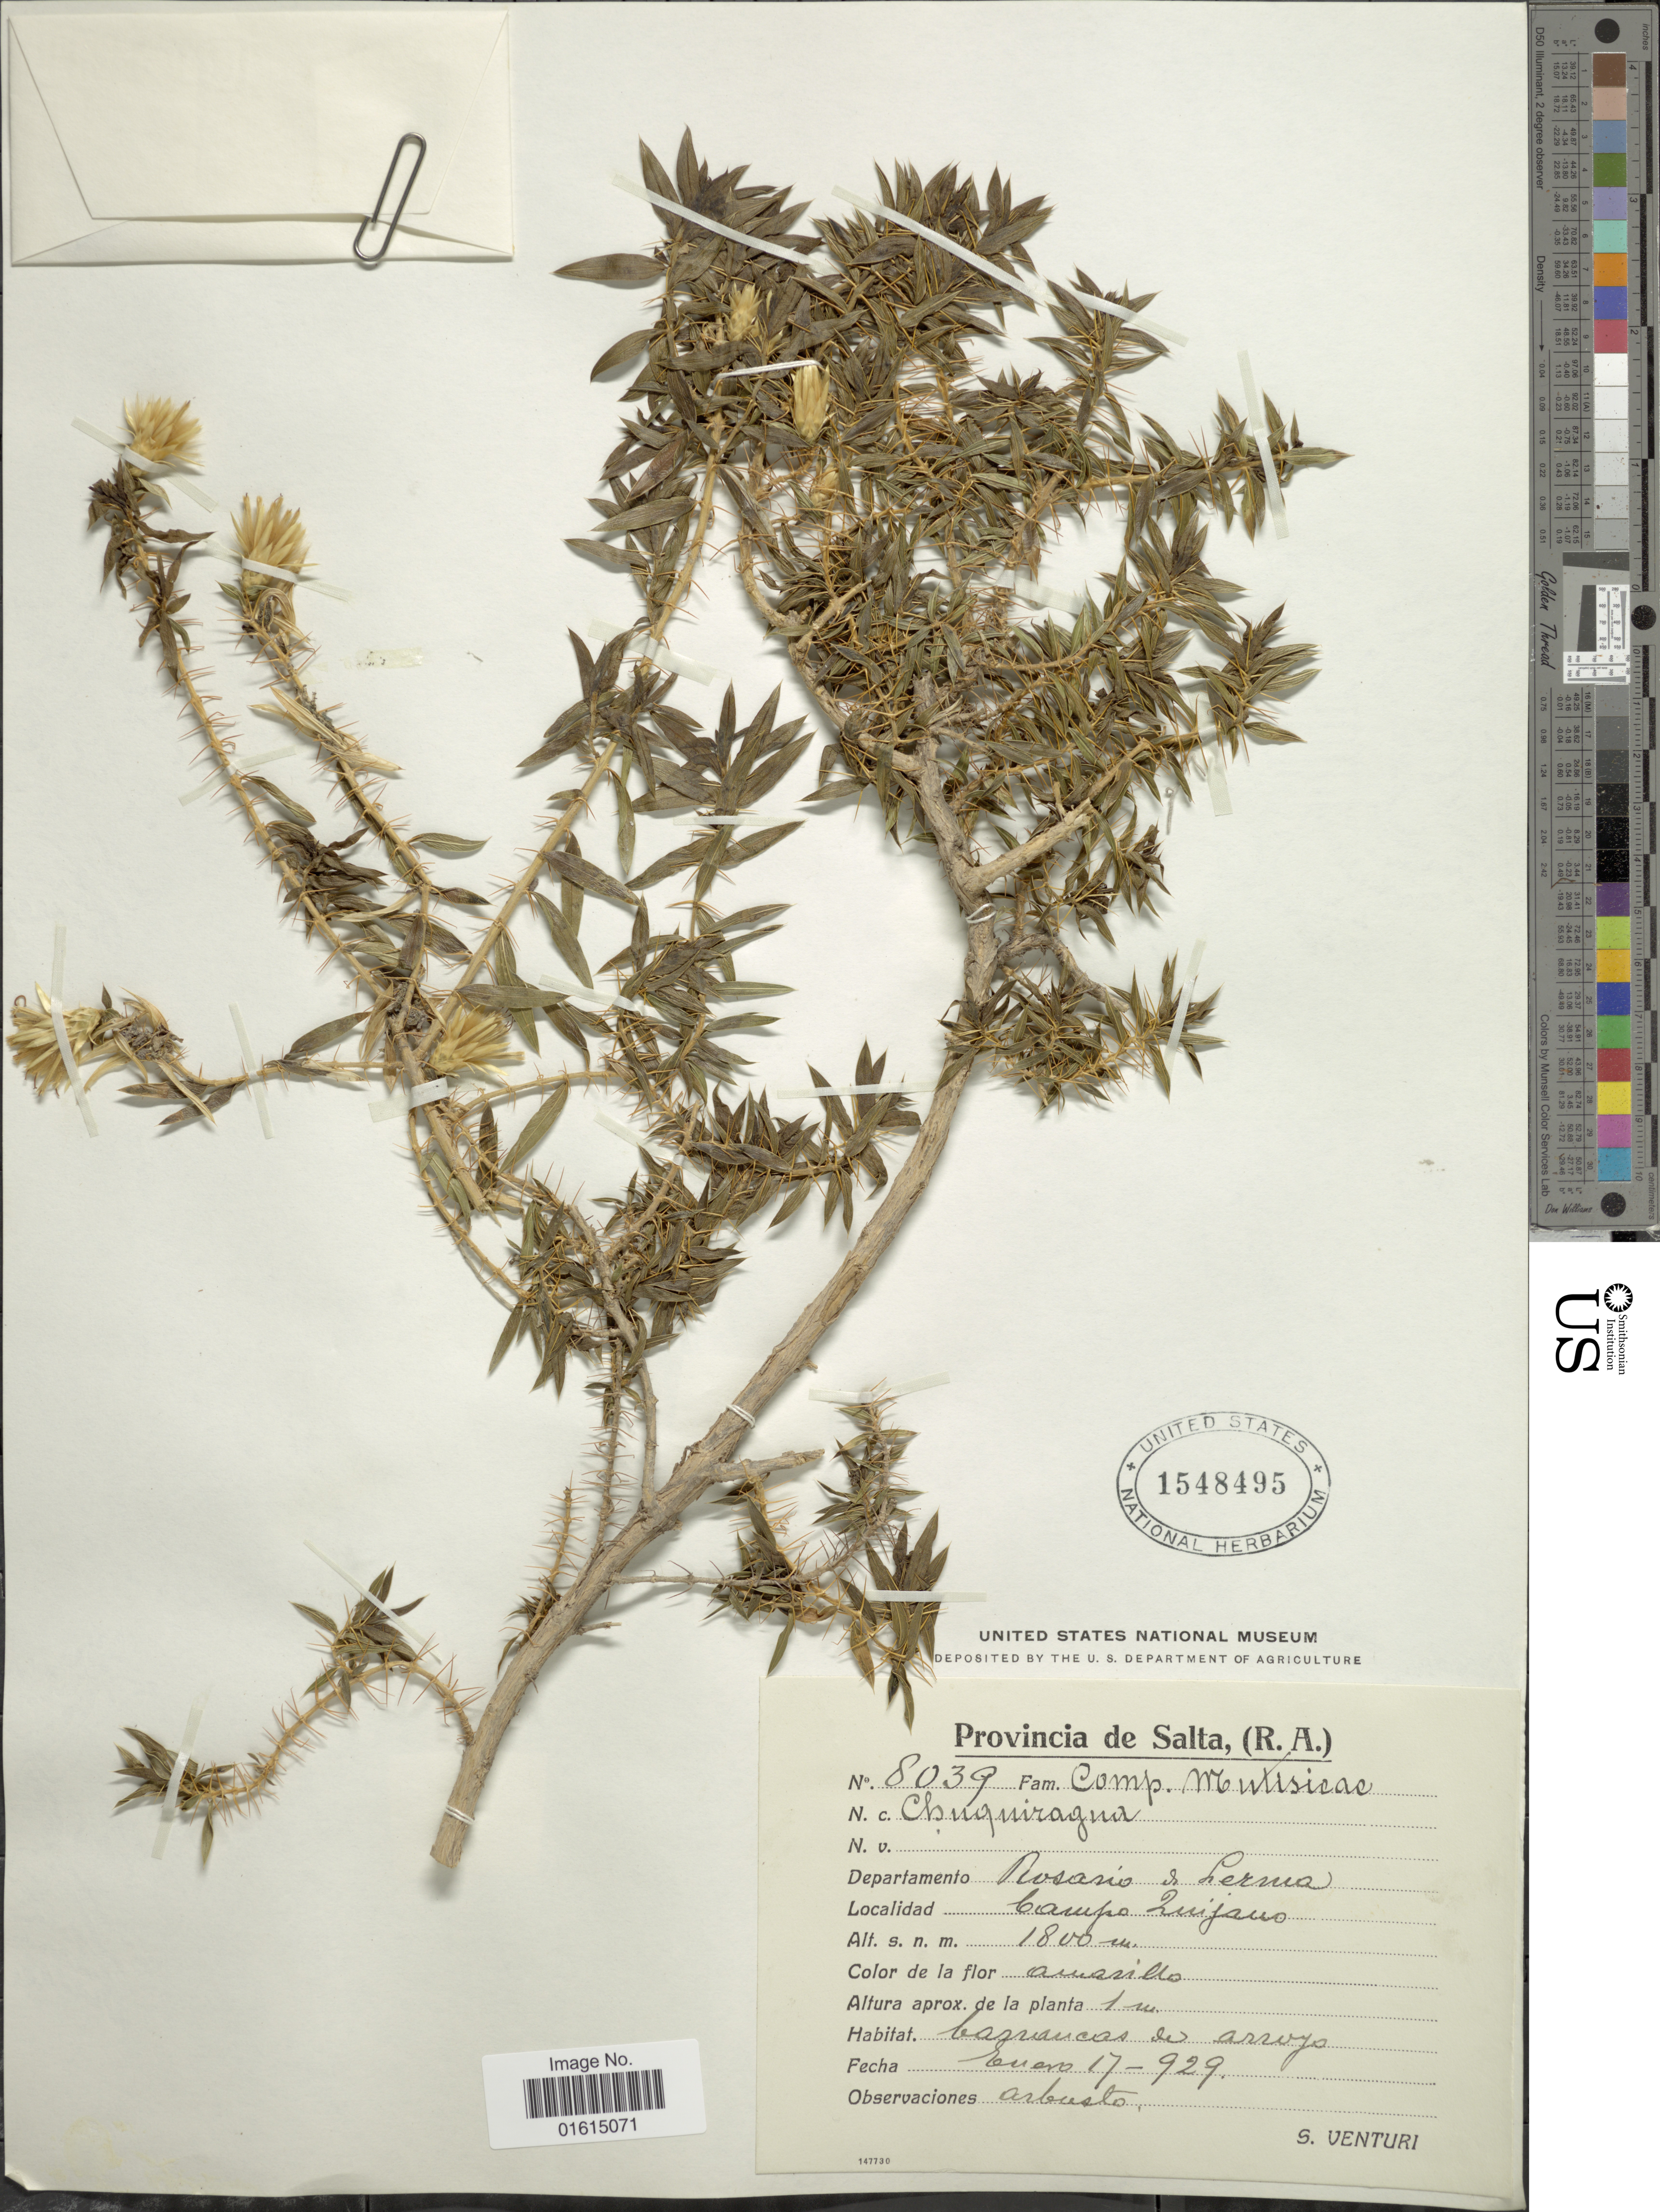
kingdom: Plantae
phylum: Tracheophyta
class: Magnoliopsida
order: Asterales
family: Asteraceae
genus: Chuquiraga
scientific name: Chuquiraga parviflora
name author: (Griseb.) Hieron.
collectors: S. Venturi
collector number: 8039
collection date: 1929-01-17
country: Argentina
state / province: Salta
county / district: Rosario de Lerma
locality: Campo Quijano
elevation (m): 1800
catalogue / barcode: US 1548495